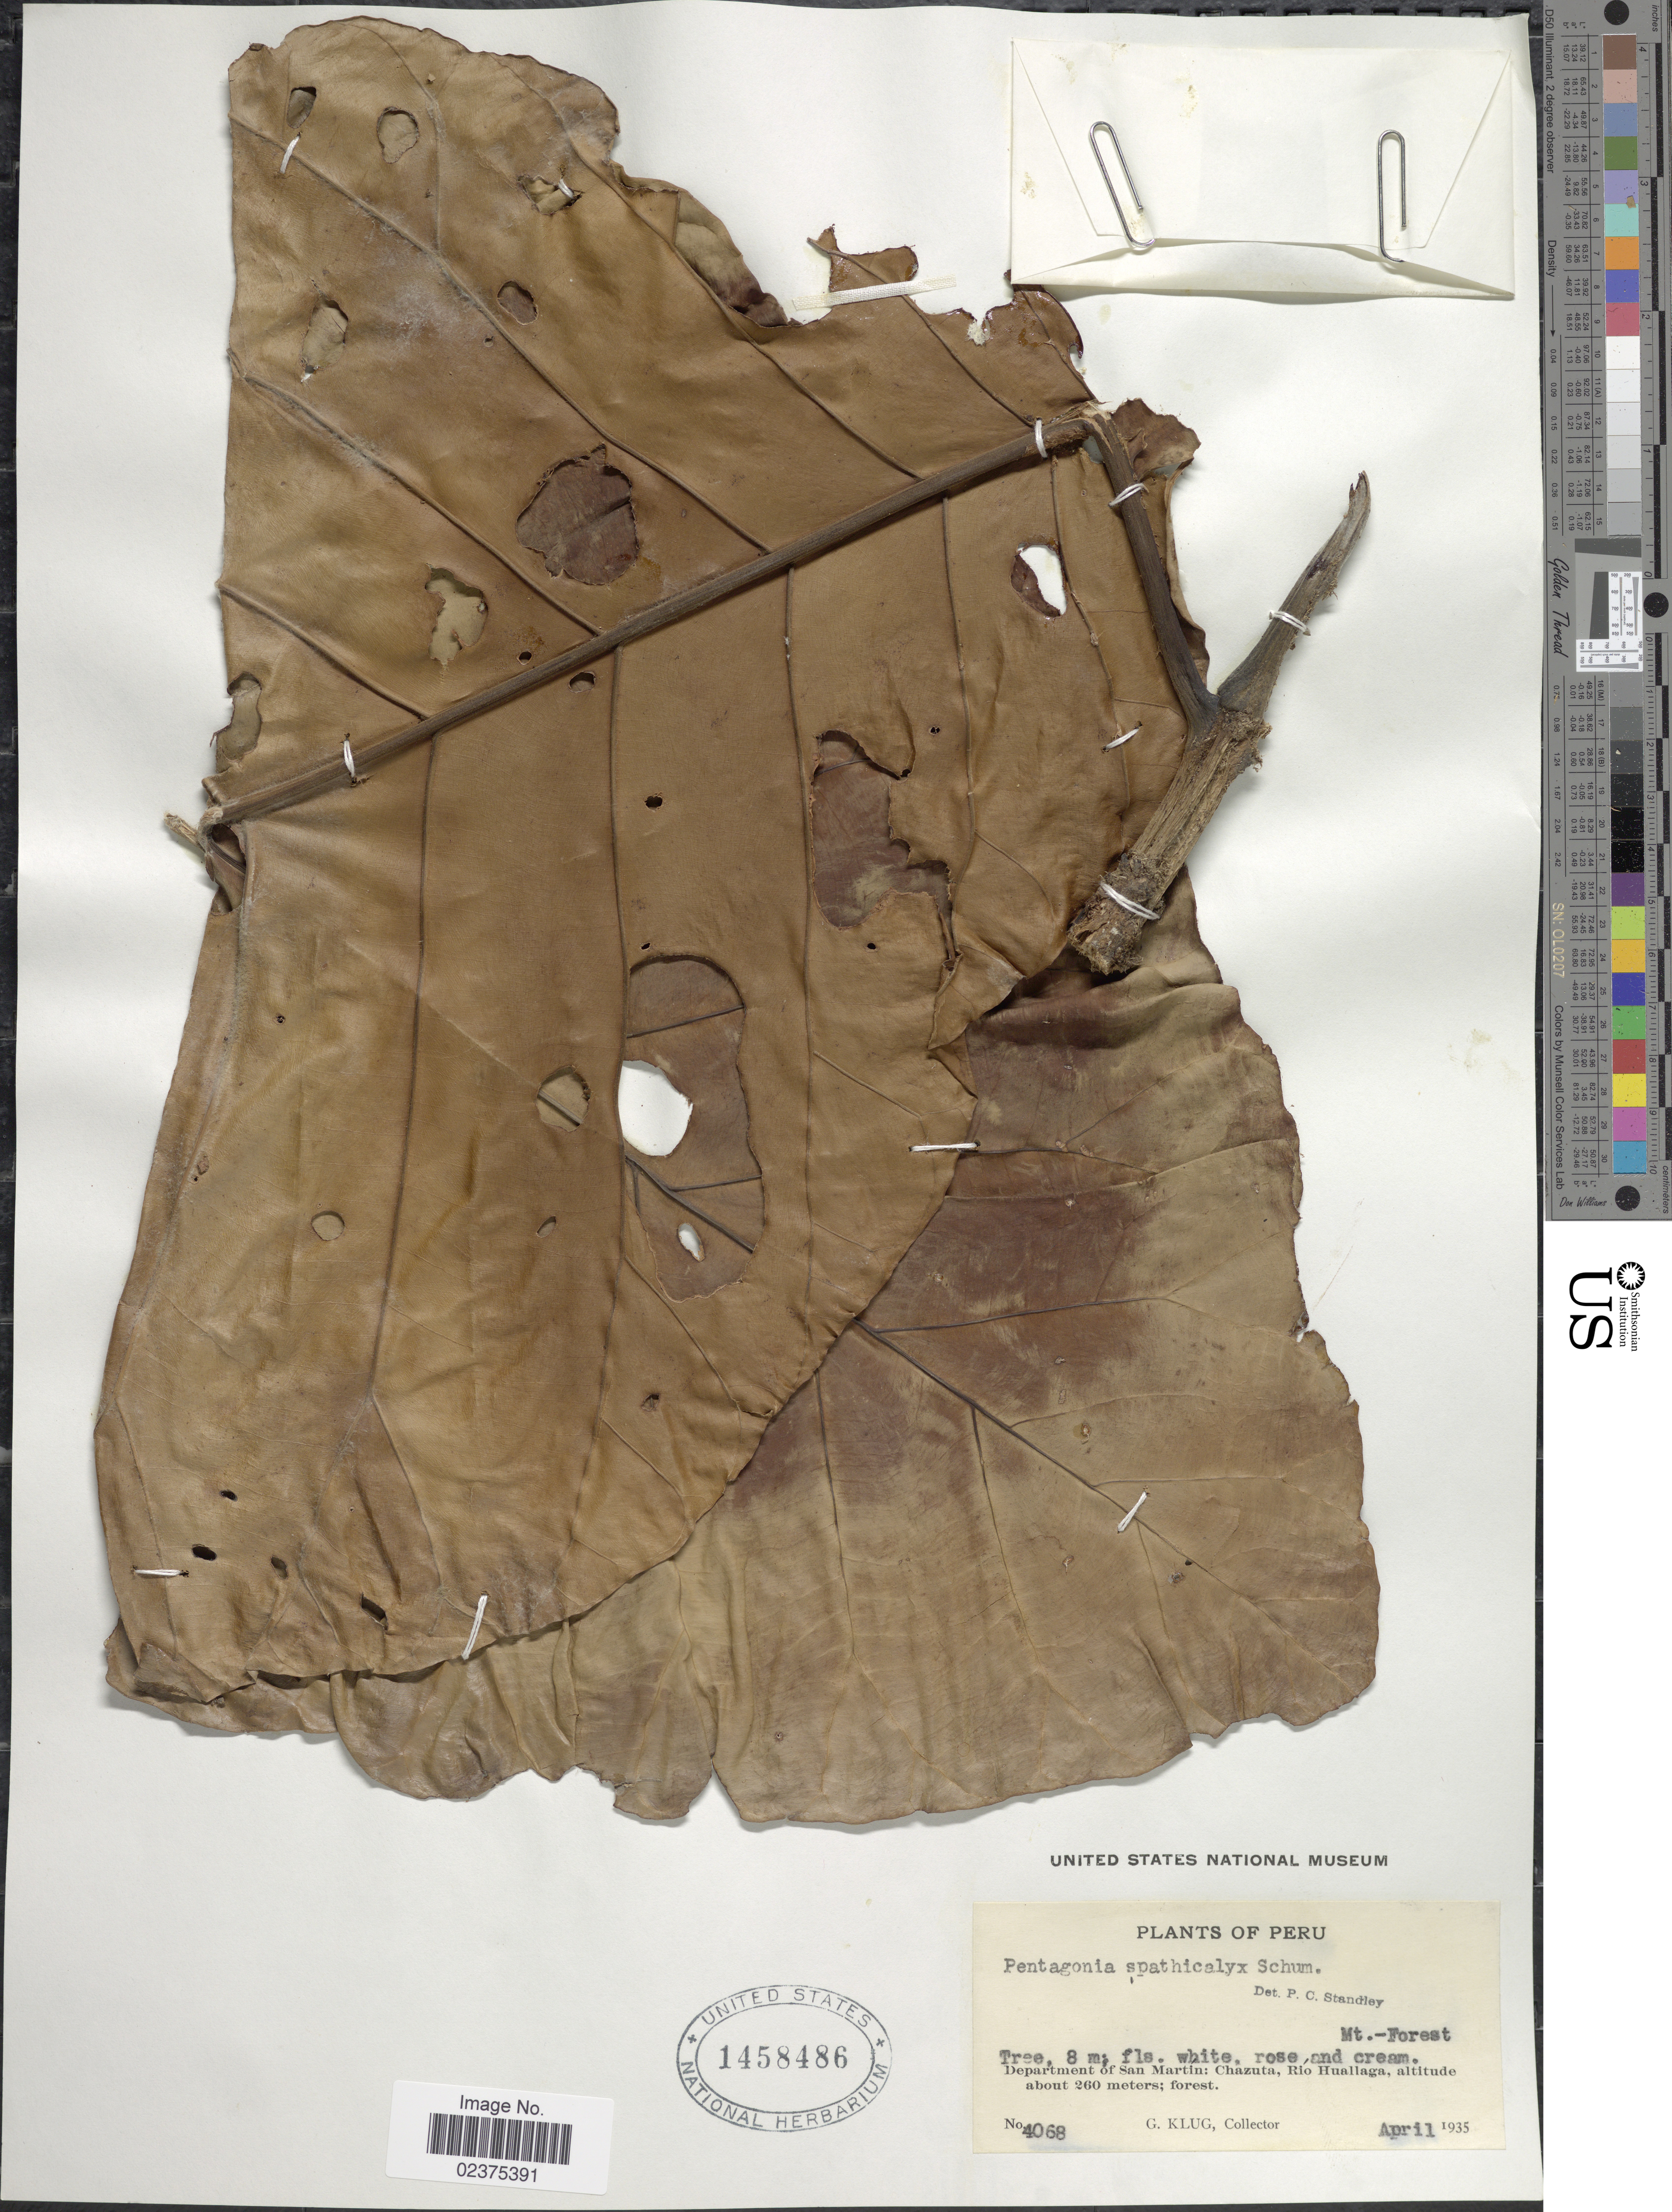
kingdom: Plantae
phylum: Tracheophyta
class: Magnoliopsida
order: Gentianales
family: Rubiaceae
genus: Pentagonia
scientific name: Pentagonia spathicalyx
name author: K. Schum.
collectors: G. Klug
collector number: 4068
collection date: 1935-04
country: Peru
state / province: San Martín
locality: Department of San Martin: Chazuta, Rio Huallaga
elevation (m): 260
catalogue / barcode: US 1458486